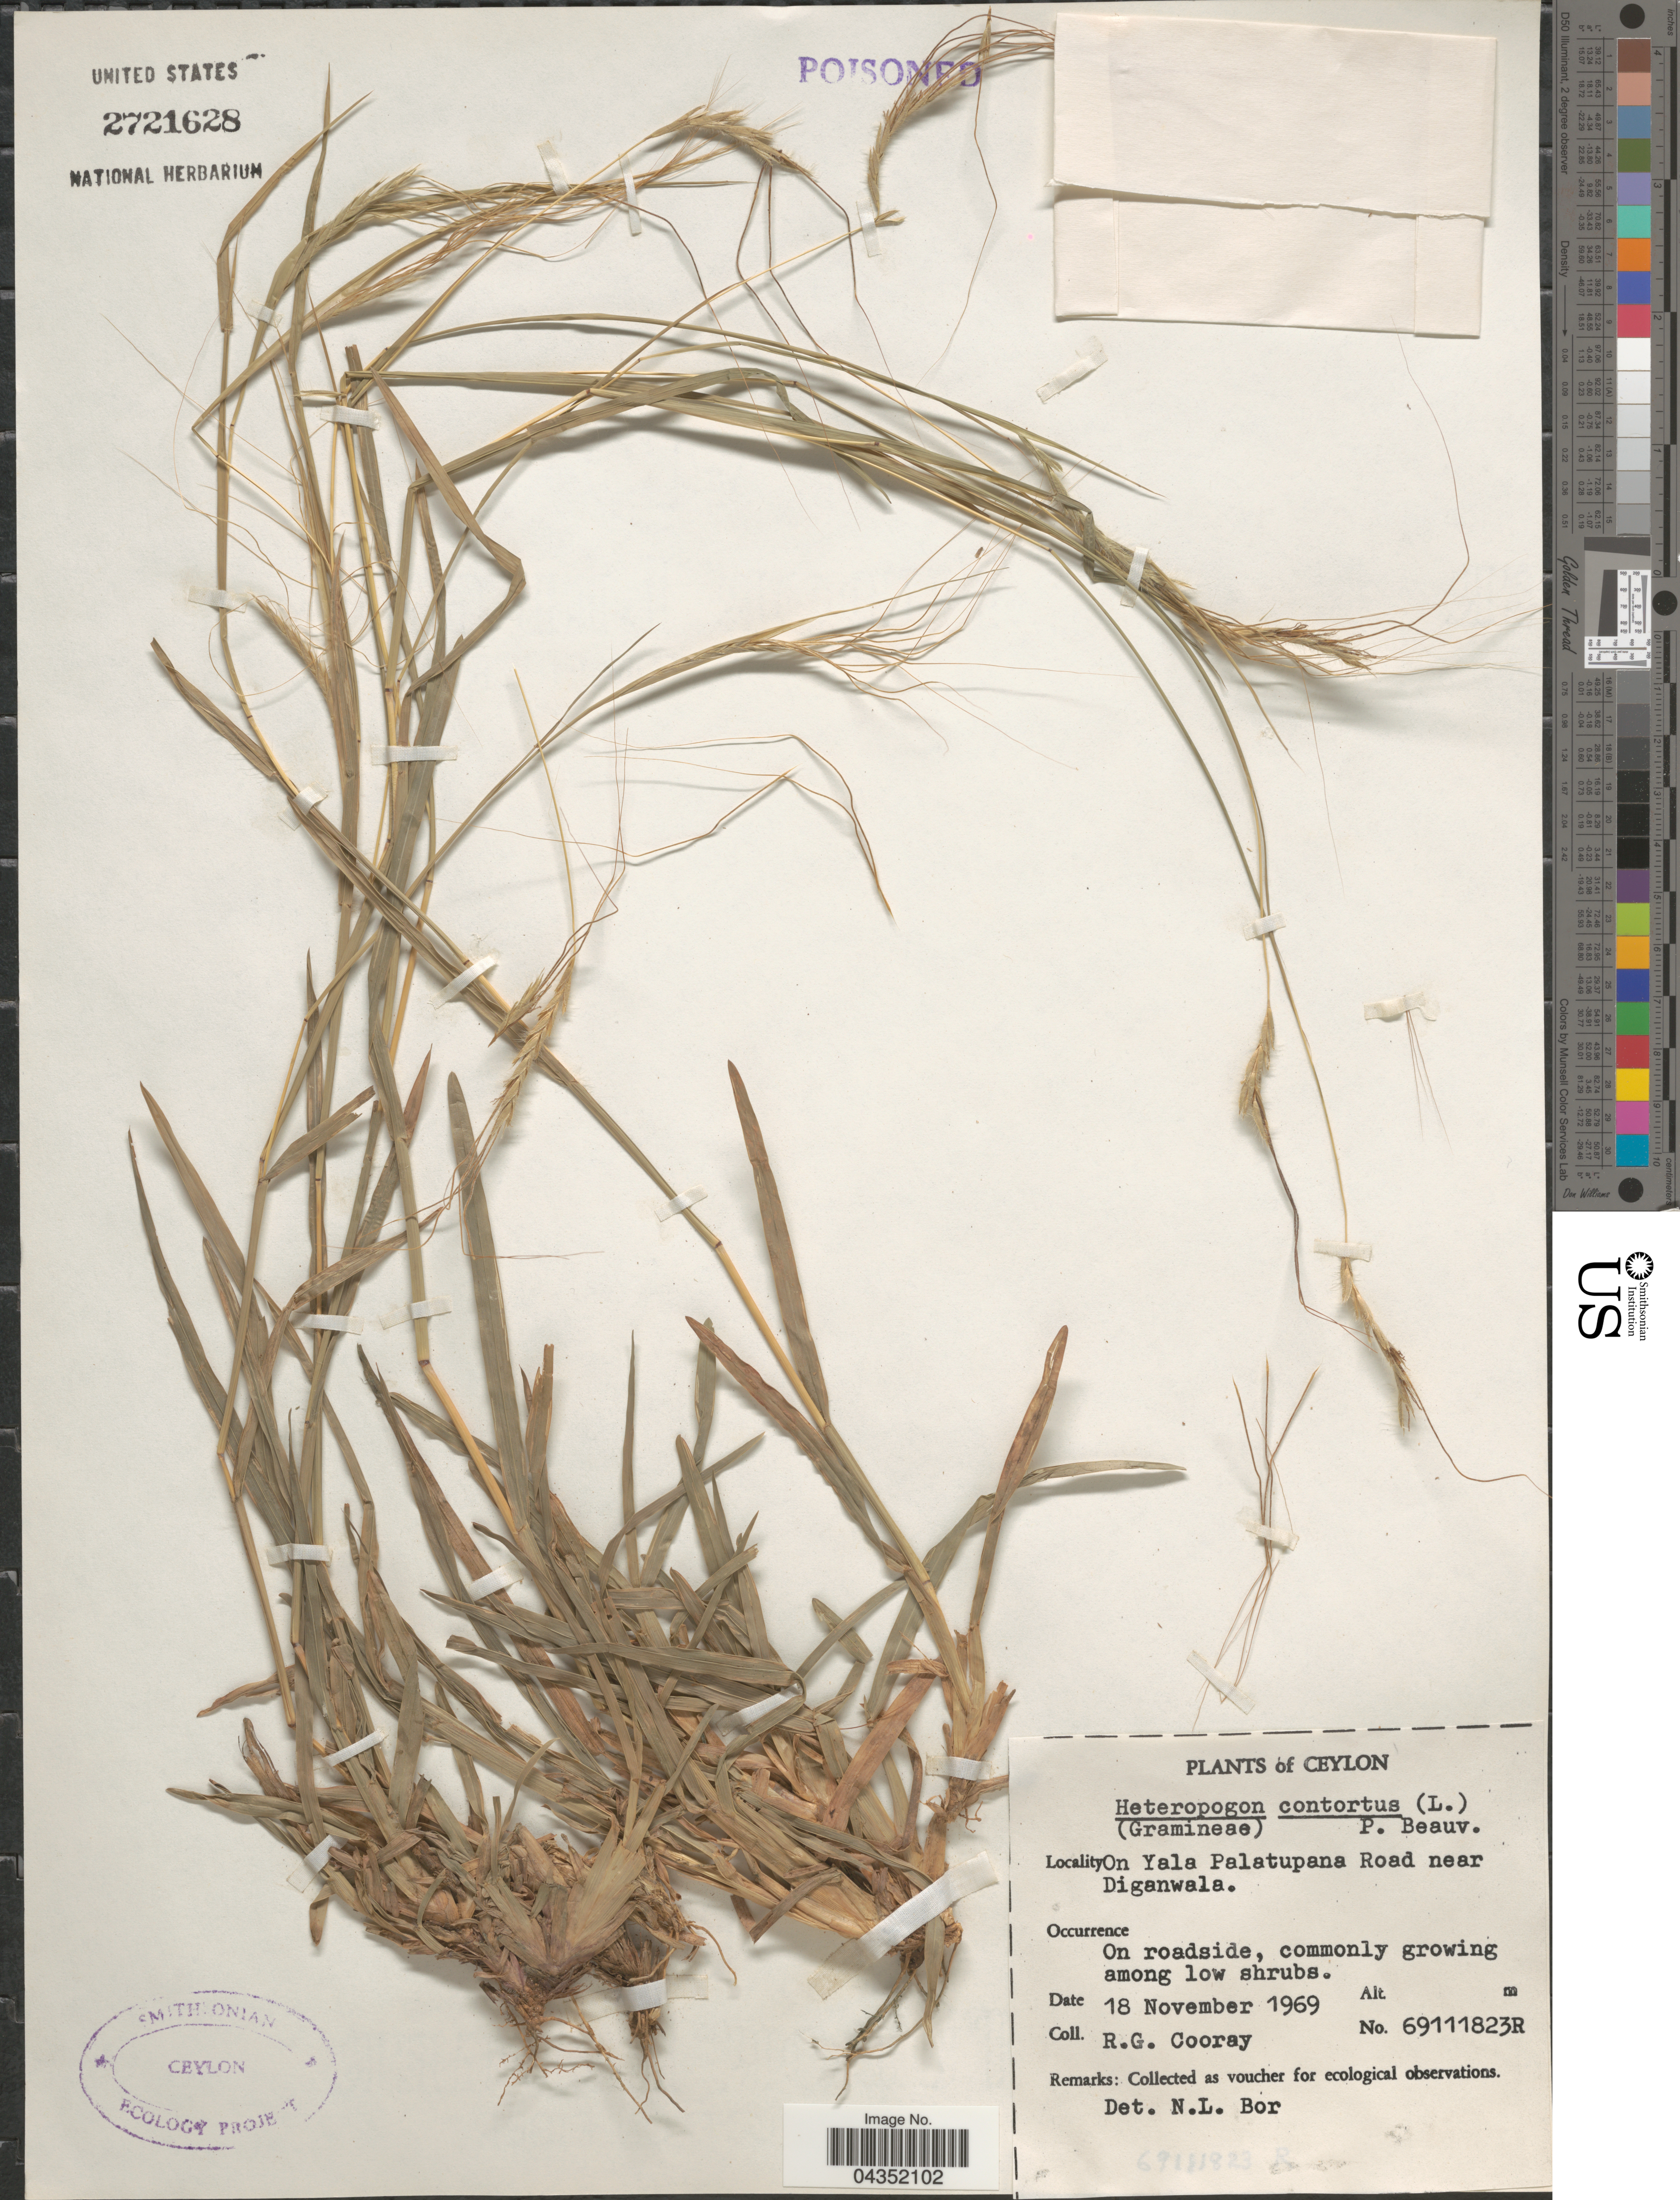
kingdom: Plantae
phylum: Tracheophyta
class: Liliopsida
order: Poales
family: Poaceae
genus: Heteropogon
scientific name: Heteropogon contortus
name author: (L.) P. Beauv. ex Roem. & Schult.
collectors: R. Cooray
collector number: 69111823R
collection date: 1969-11-18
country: Sri Lanka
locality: Ceylon. On Yala Palatupana Road near Diganwala.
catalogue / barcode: US 2721628